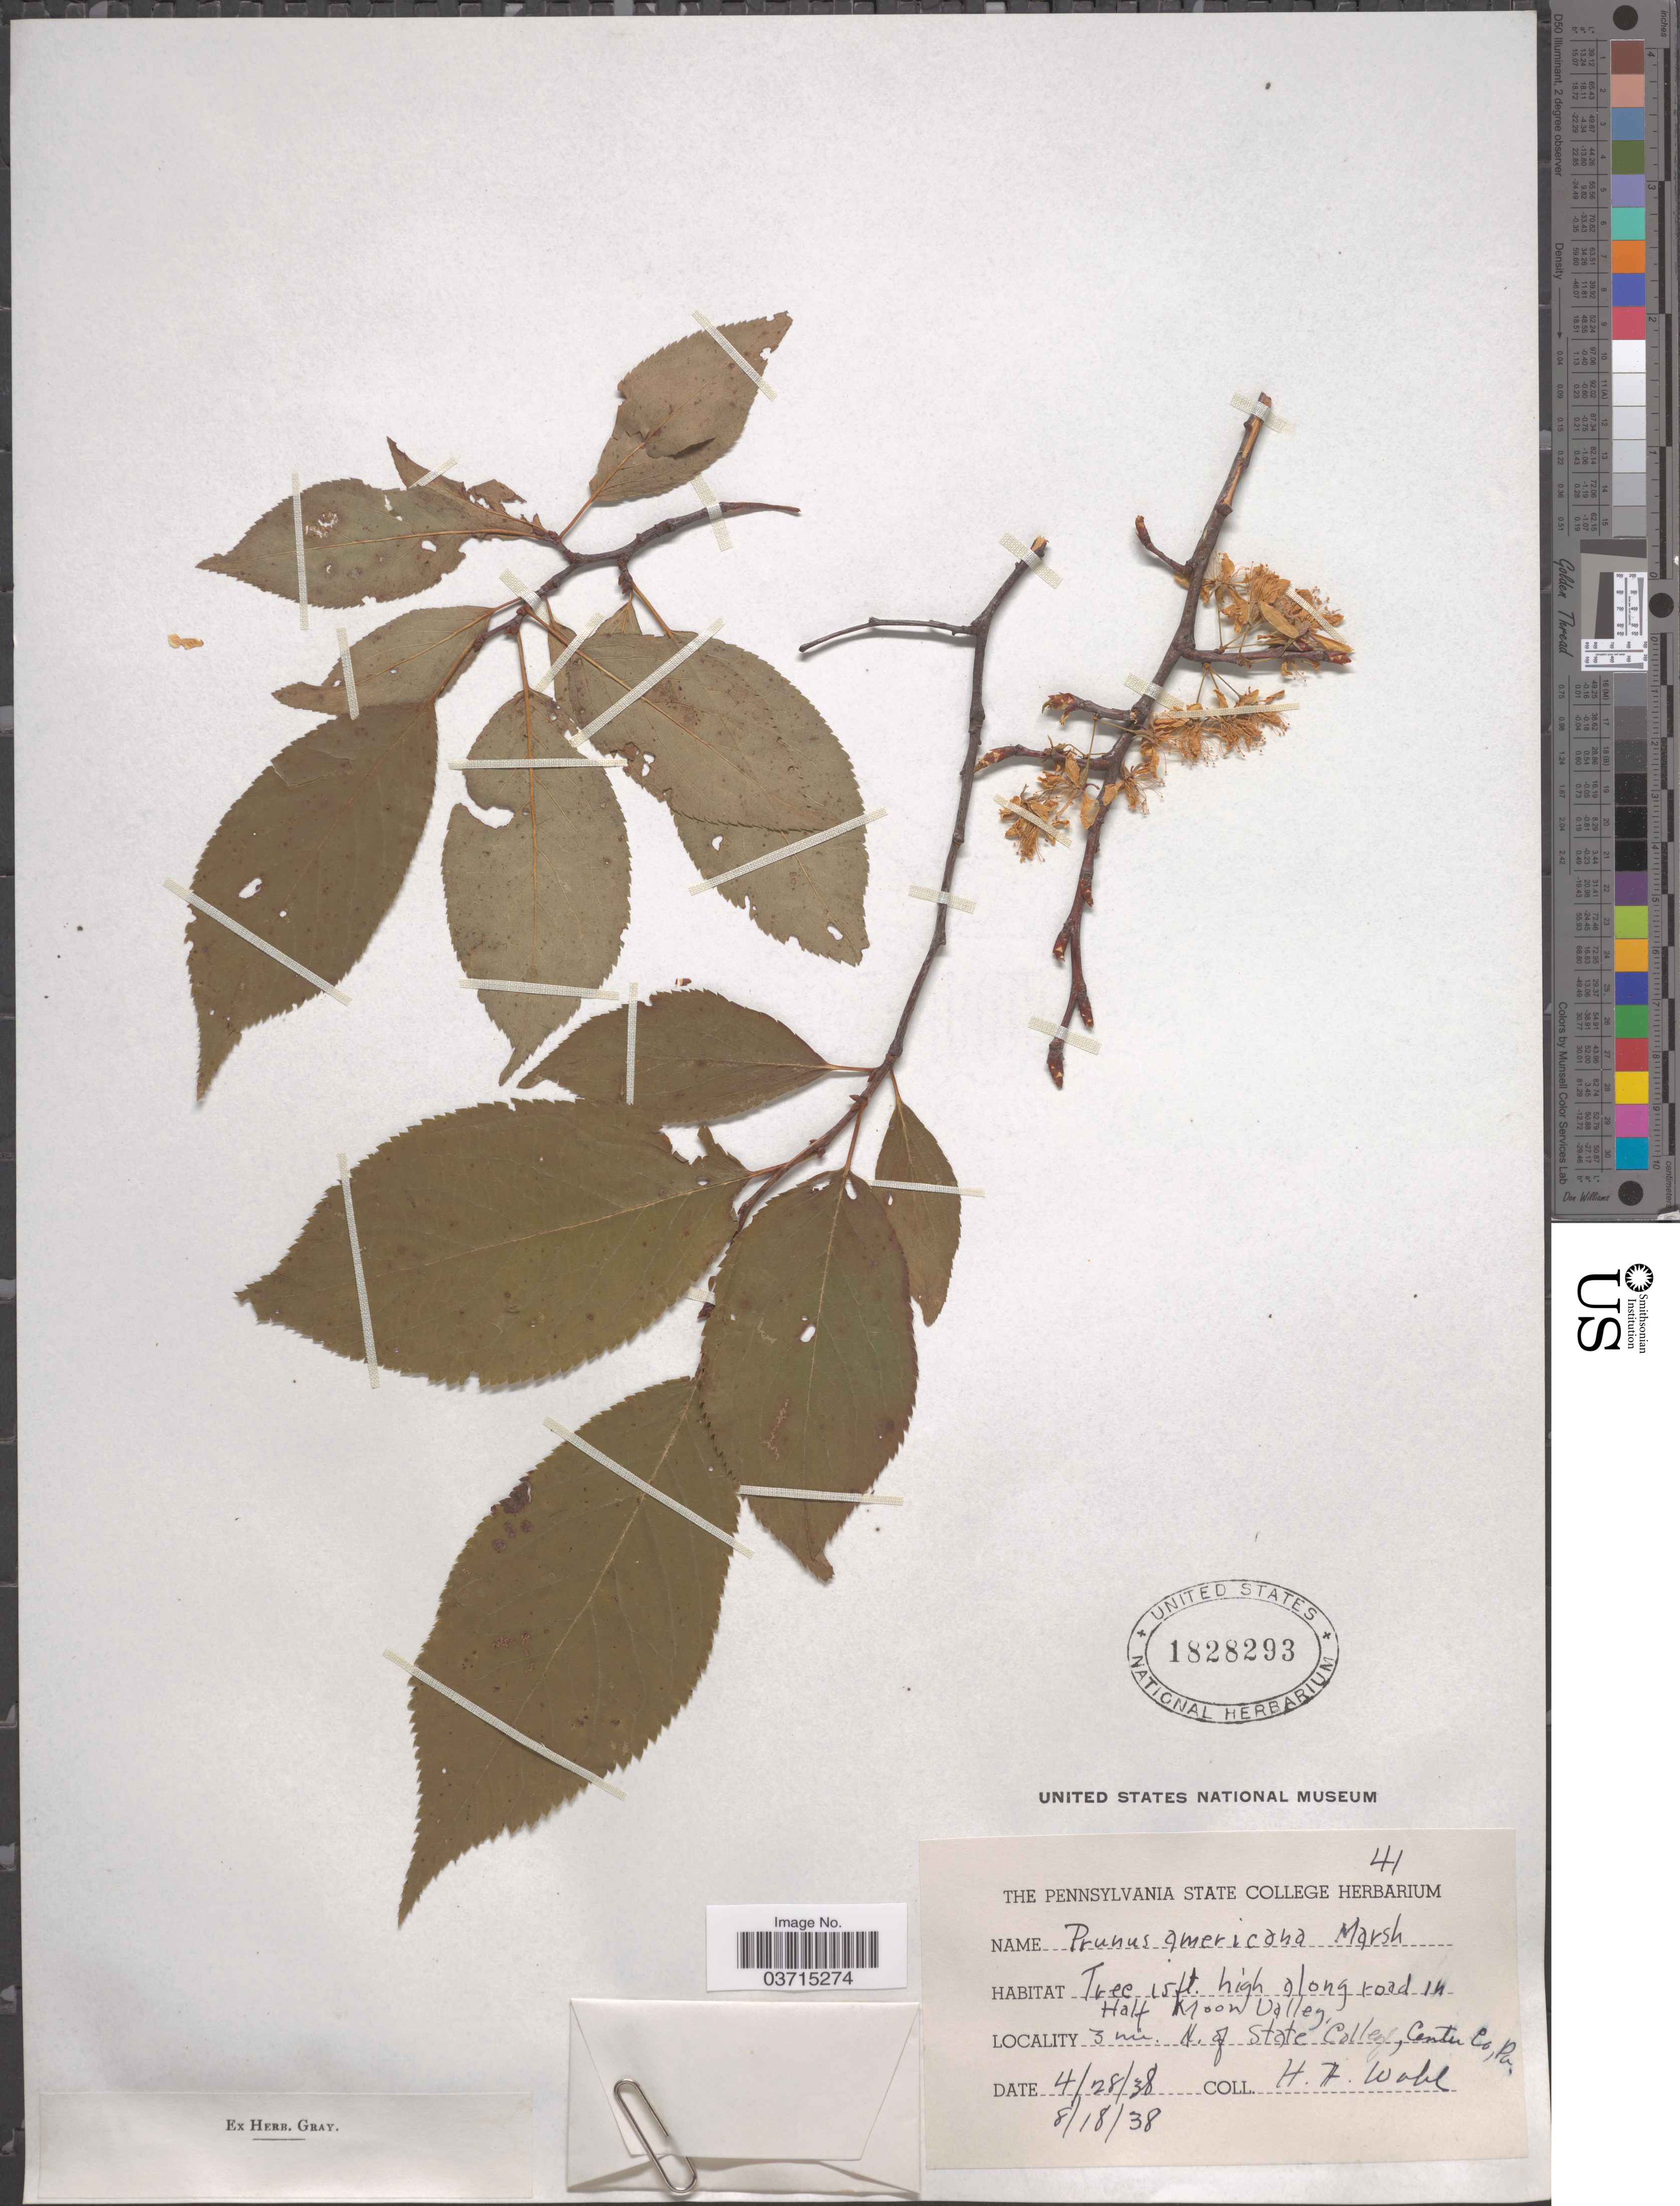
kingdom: Plantae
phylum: Tracheophyta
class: Magnoliopsida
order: Rosales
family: Rosaceae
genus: Prunus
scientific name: Prunus americana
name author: Marshall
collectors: H. A. Wahl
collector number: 41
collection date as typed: Transcribed d/m/y: 28/4/38 to 18/8/38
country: United States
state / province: Pennsylvania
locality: Along road in Half Moon Valley, 3 mi. N. of State College, Centre Co.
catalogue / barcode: US 1828293